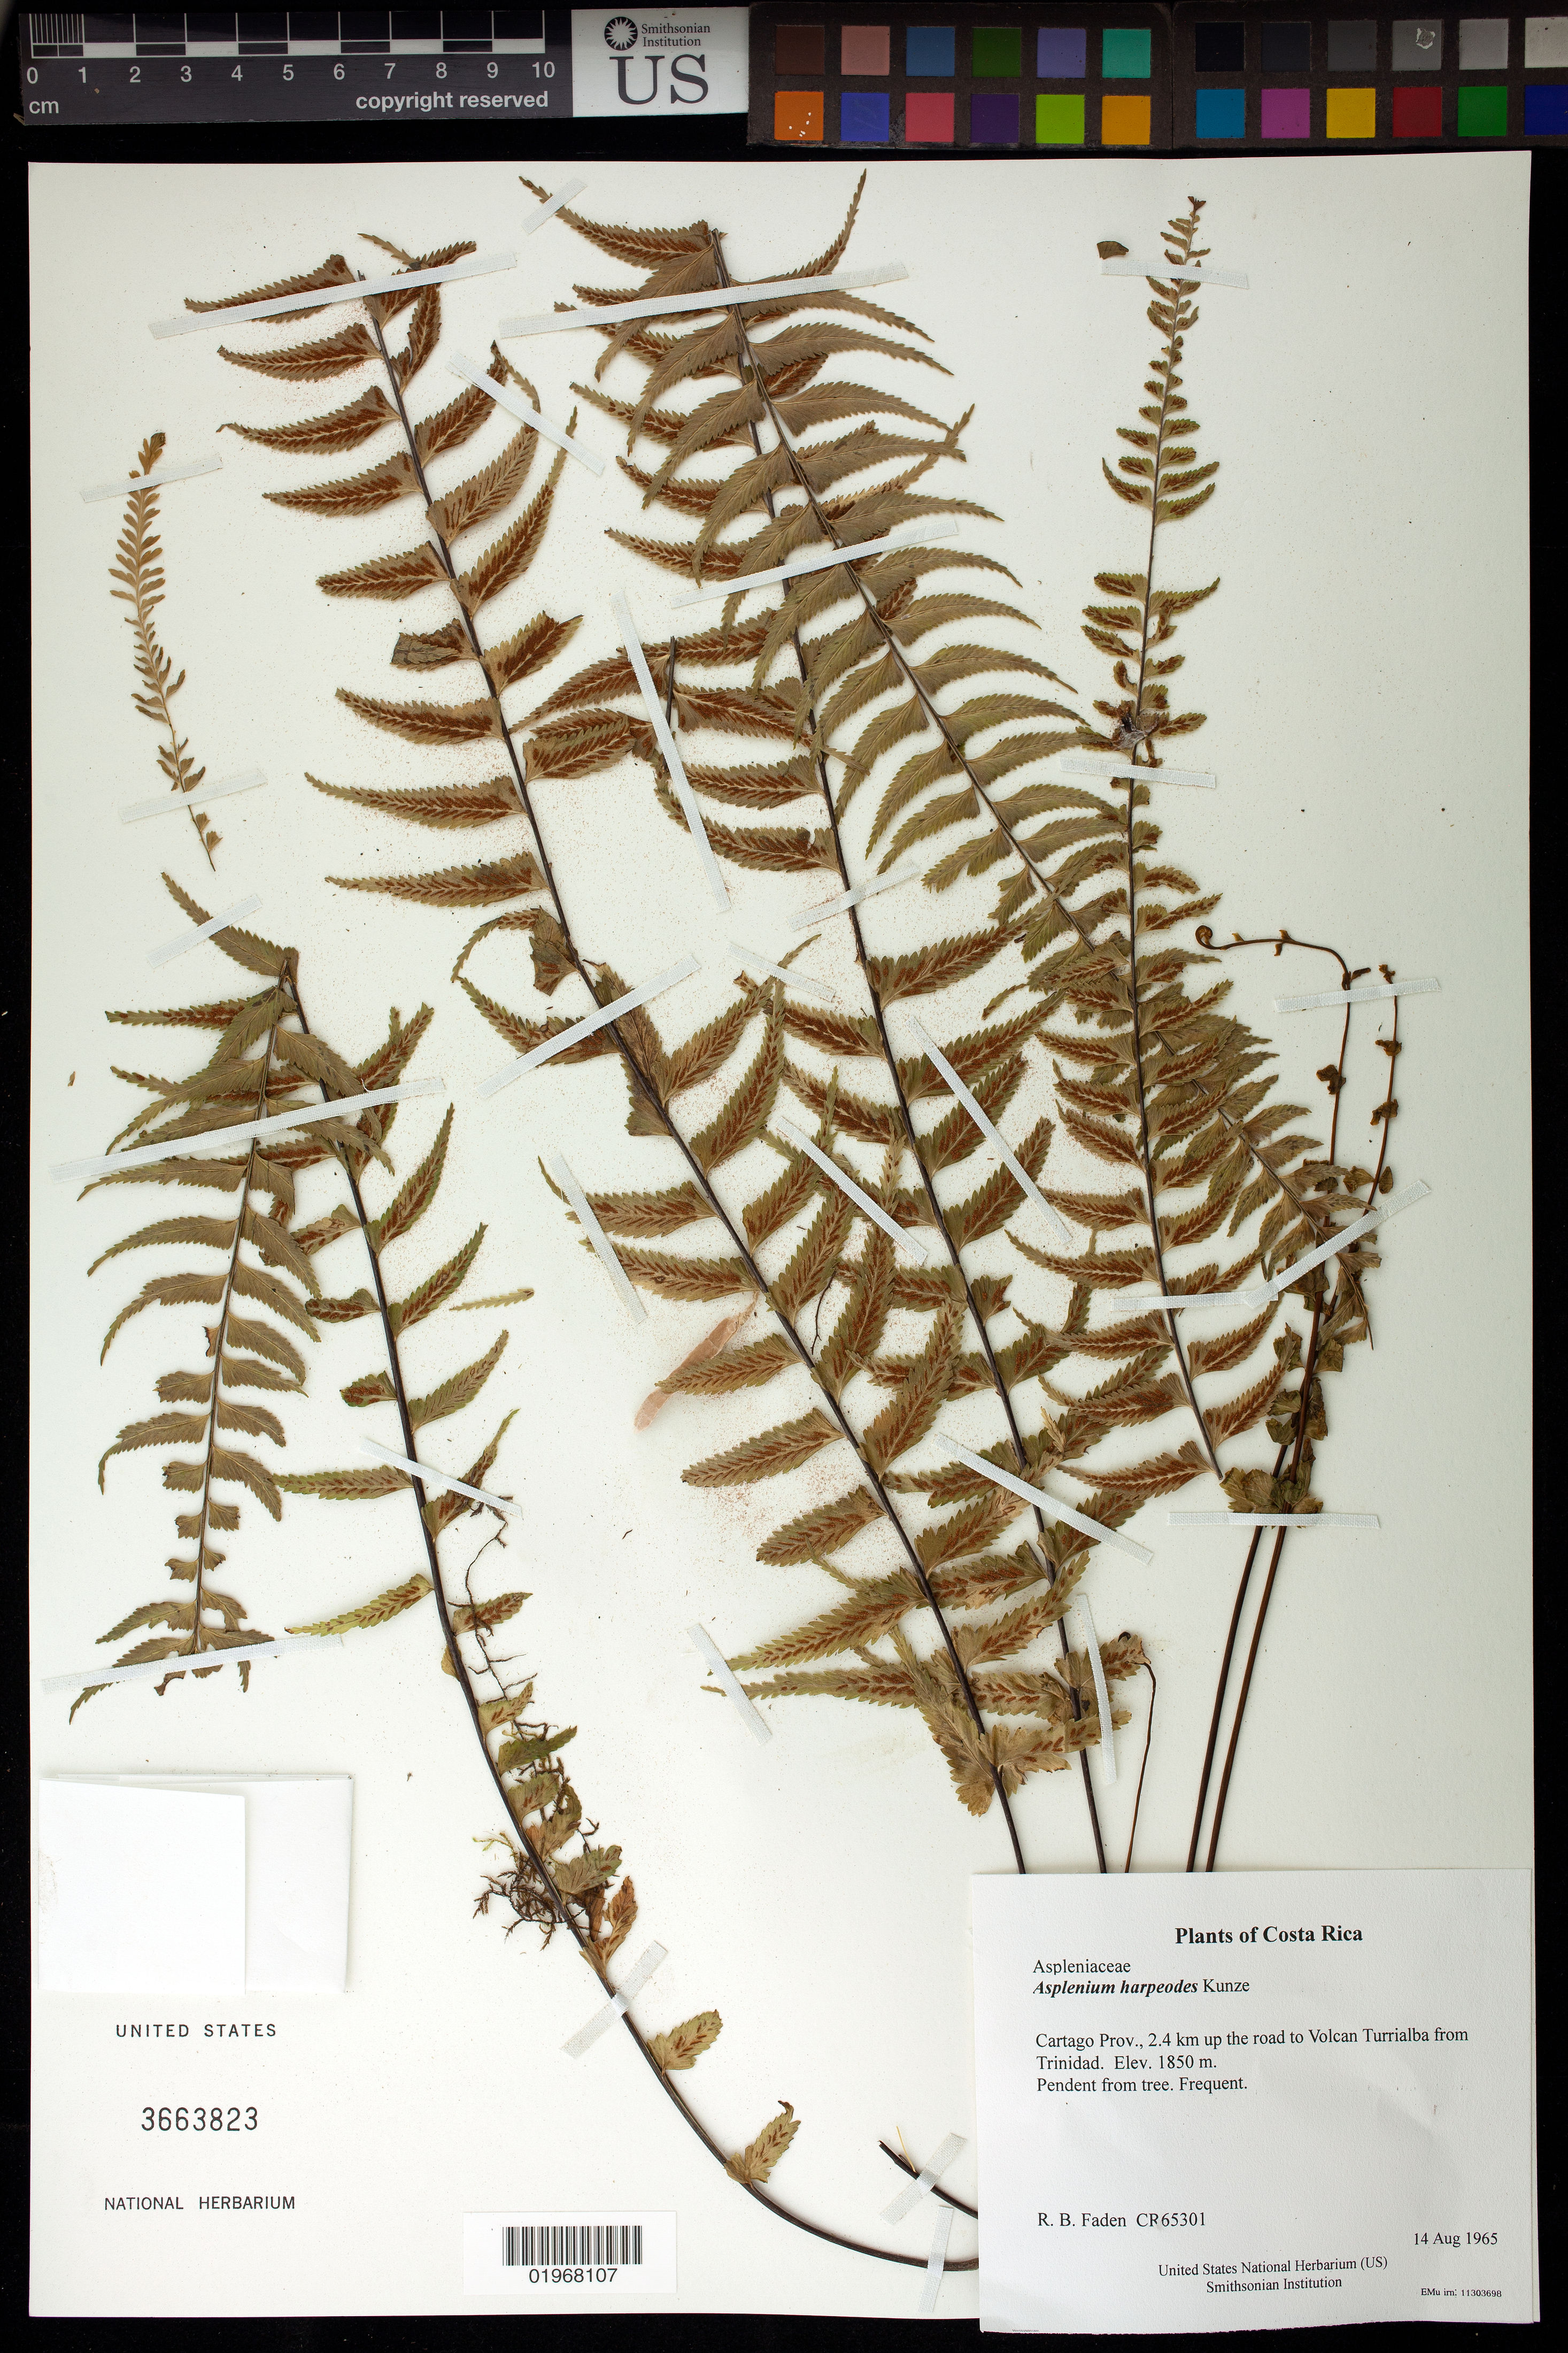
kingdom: Plantae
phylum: Tracheophyta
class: Polypodiopsida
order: Polypodiales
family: Aspleniaceae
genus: Asplenium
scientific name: Asplenium harpeodes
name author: Kunze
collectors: R. B. Faden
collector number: CR65301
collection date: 1965-08-14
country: Costa Rica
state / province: Cartago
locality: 2.4 km up the road to Volcan Turrialba from Trinidad.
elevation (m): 1850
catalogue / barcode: US 3663823